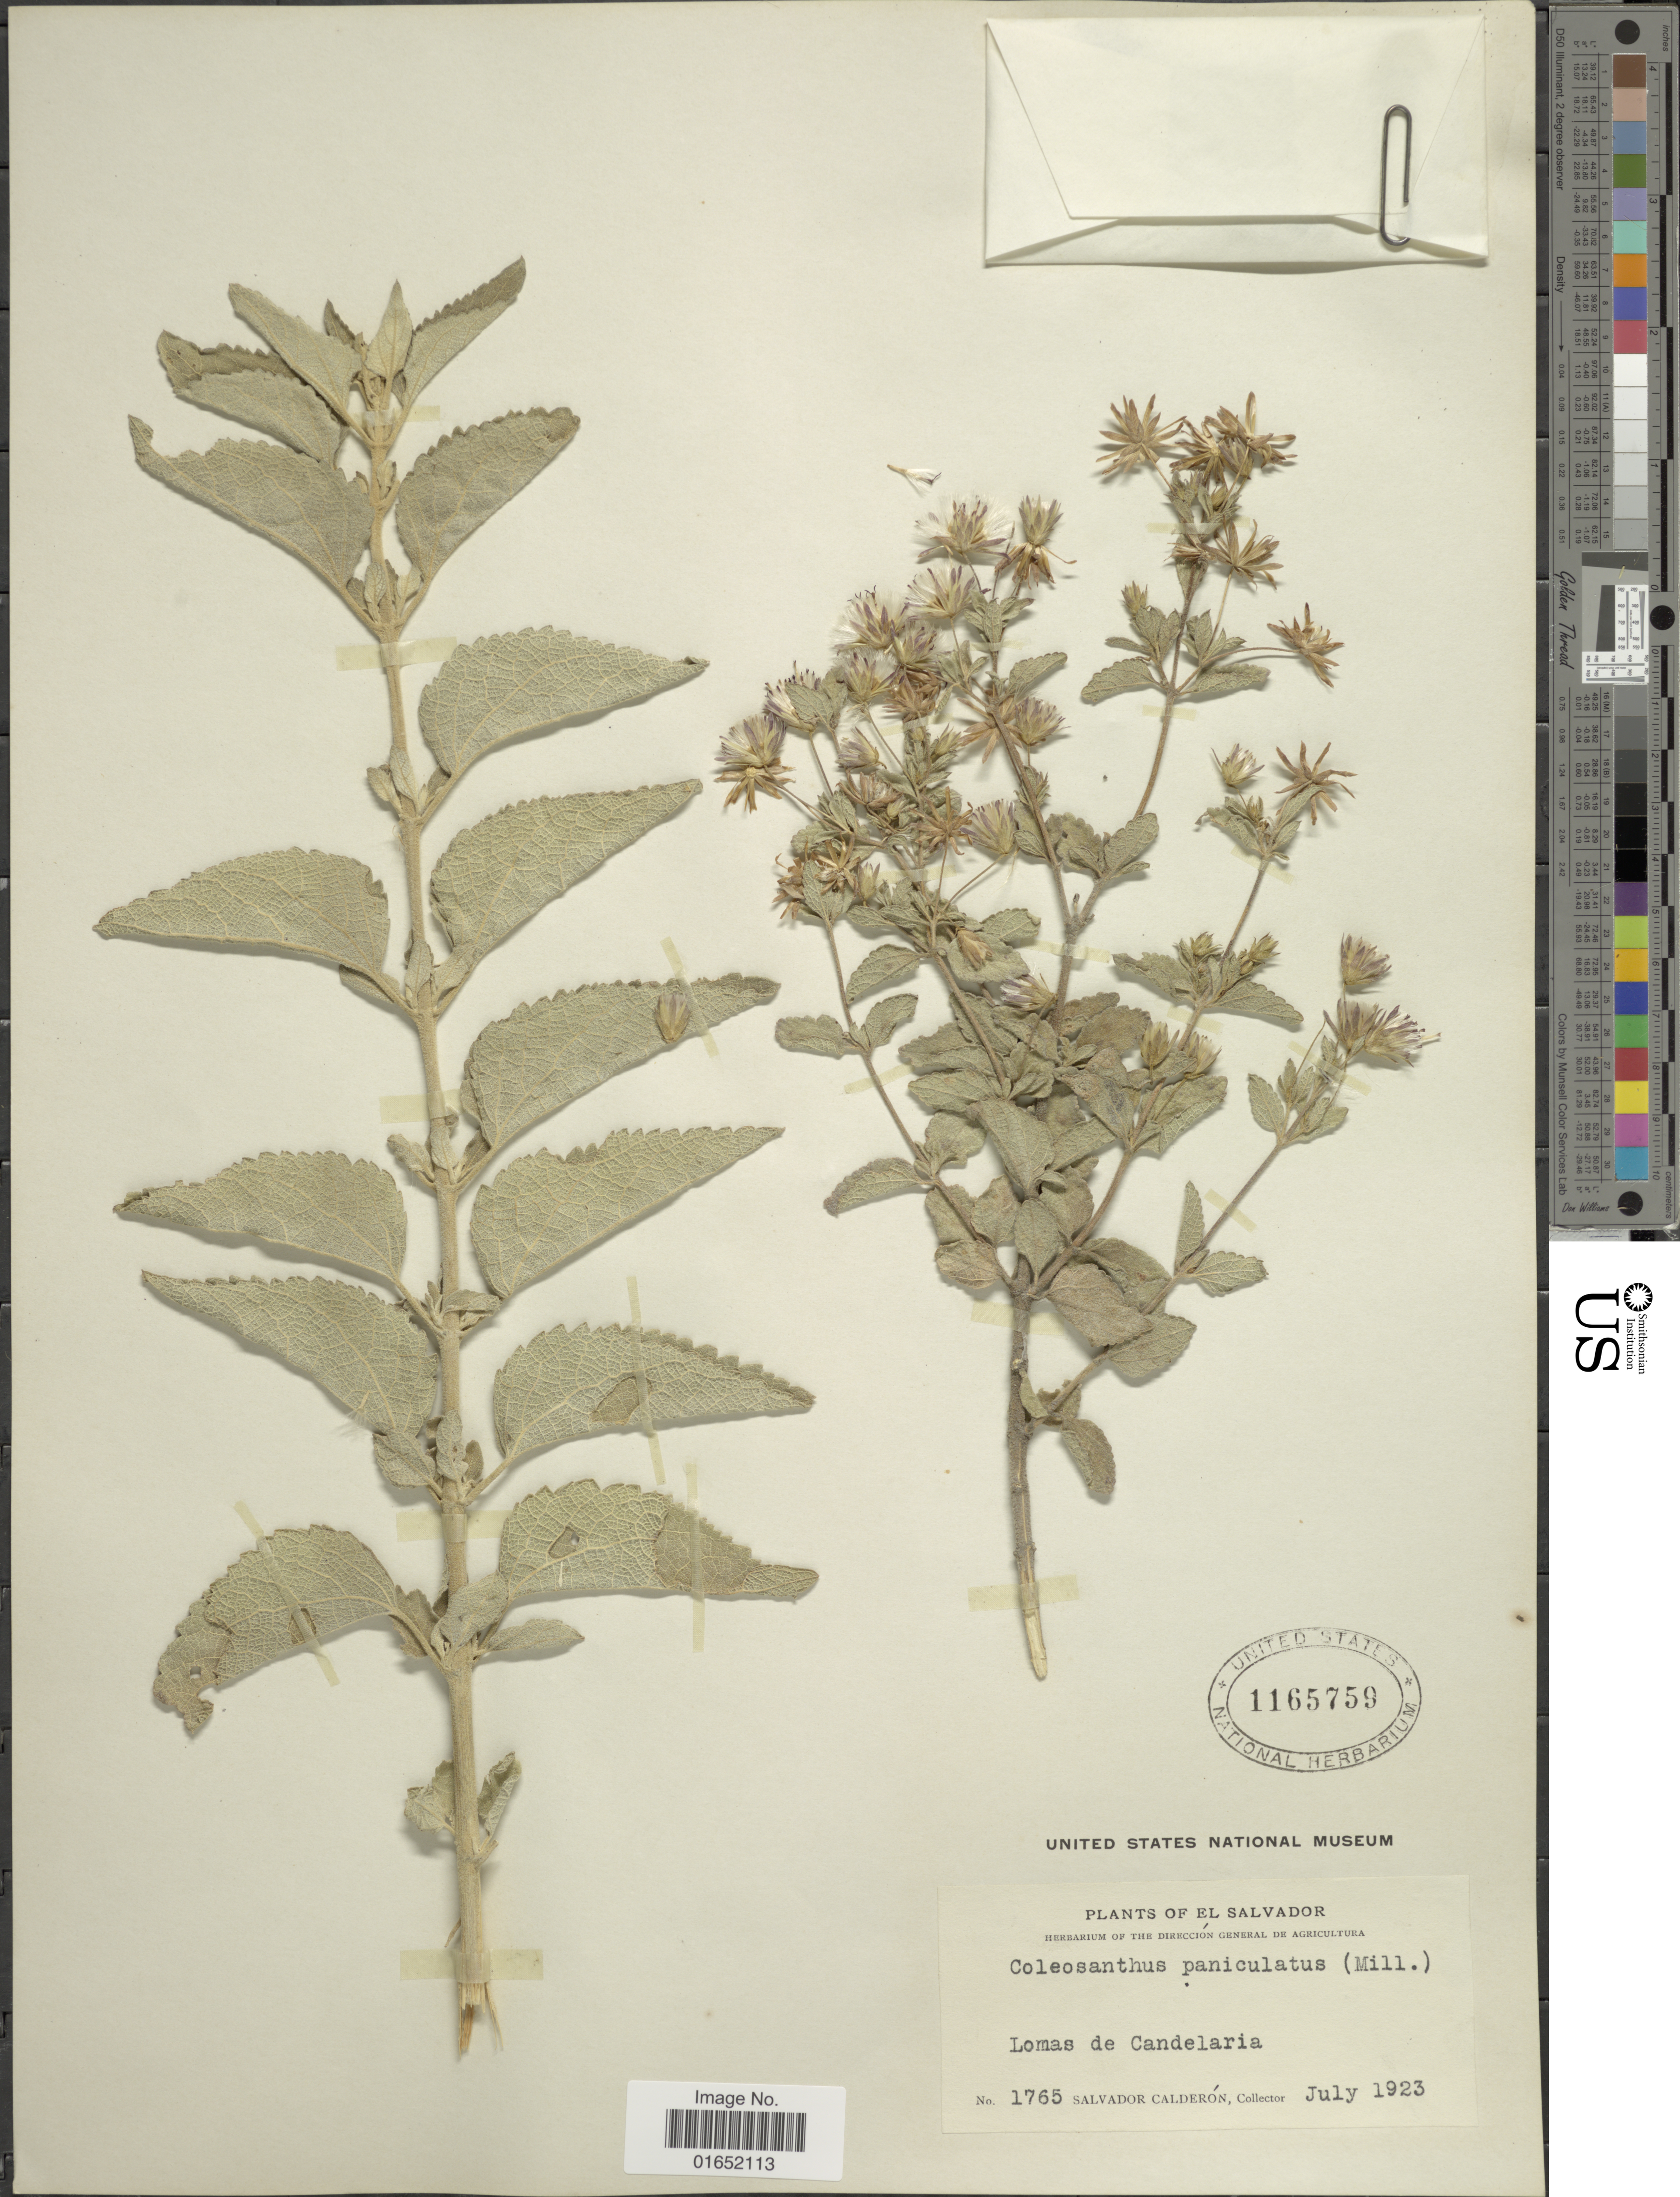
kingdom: Plantae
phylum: Tracheophyta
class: Magnoliopsida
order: Asterales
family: Asteraceae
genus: Brickellia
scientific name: Brickellia paniculata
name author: (Mill.) B.L. Rob.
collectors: S. Calderón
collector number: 1765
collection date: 1923-07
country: El Salvador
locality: Lomas de Cabdelaria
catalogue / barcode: US 1165759